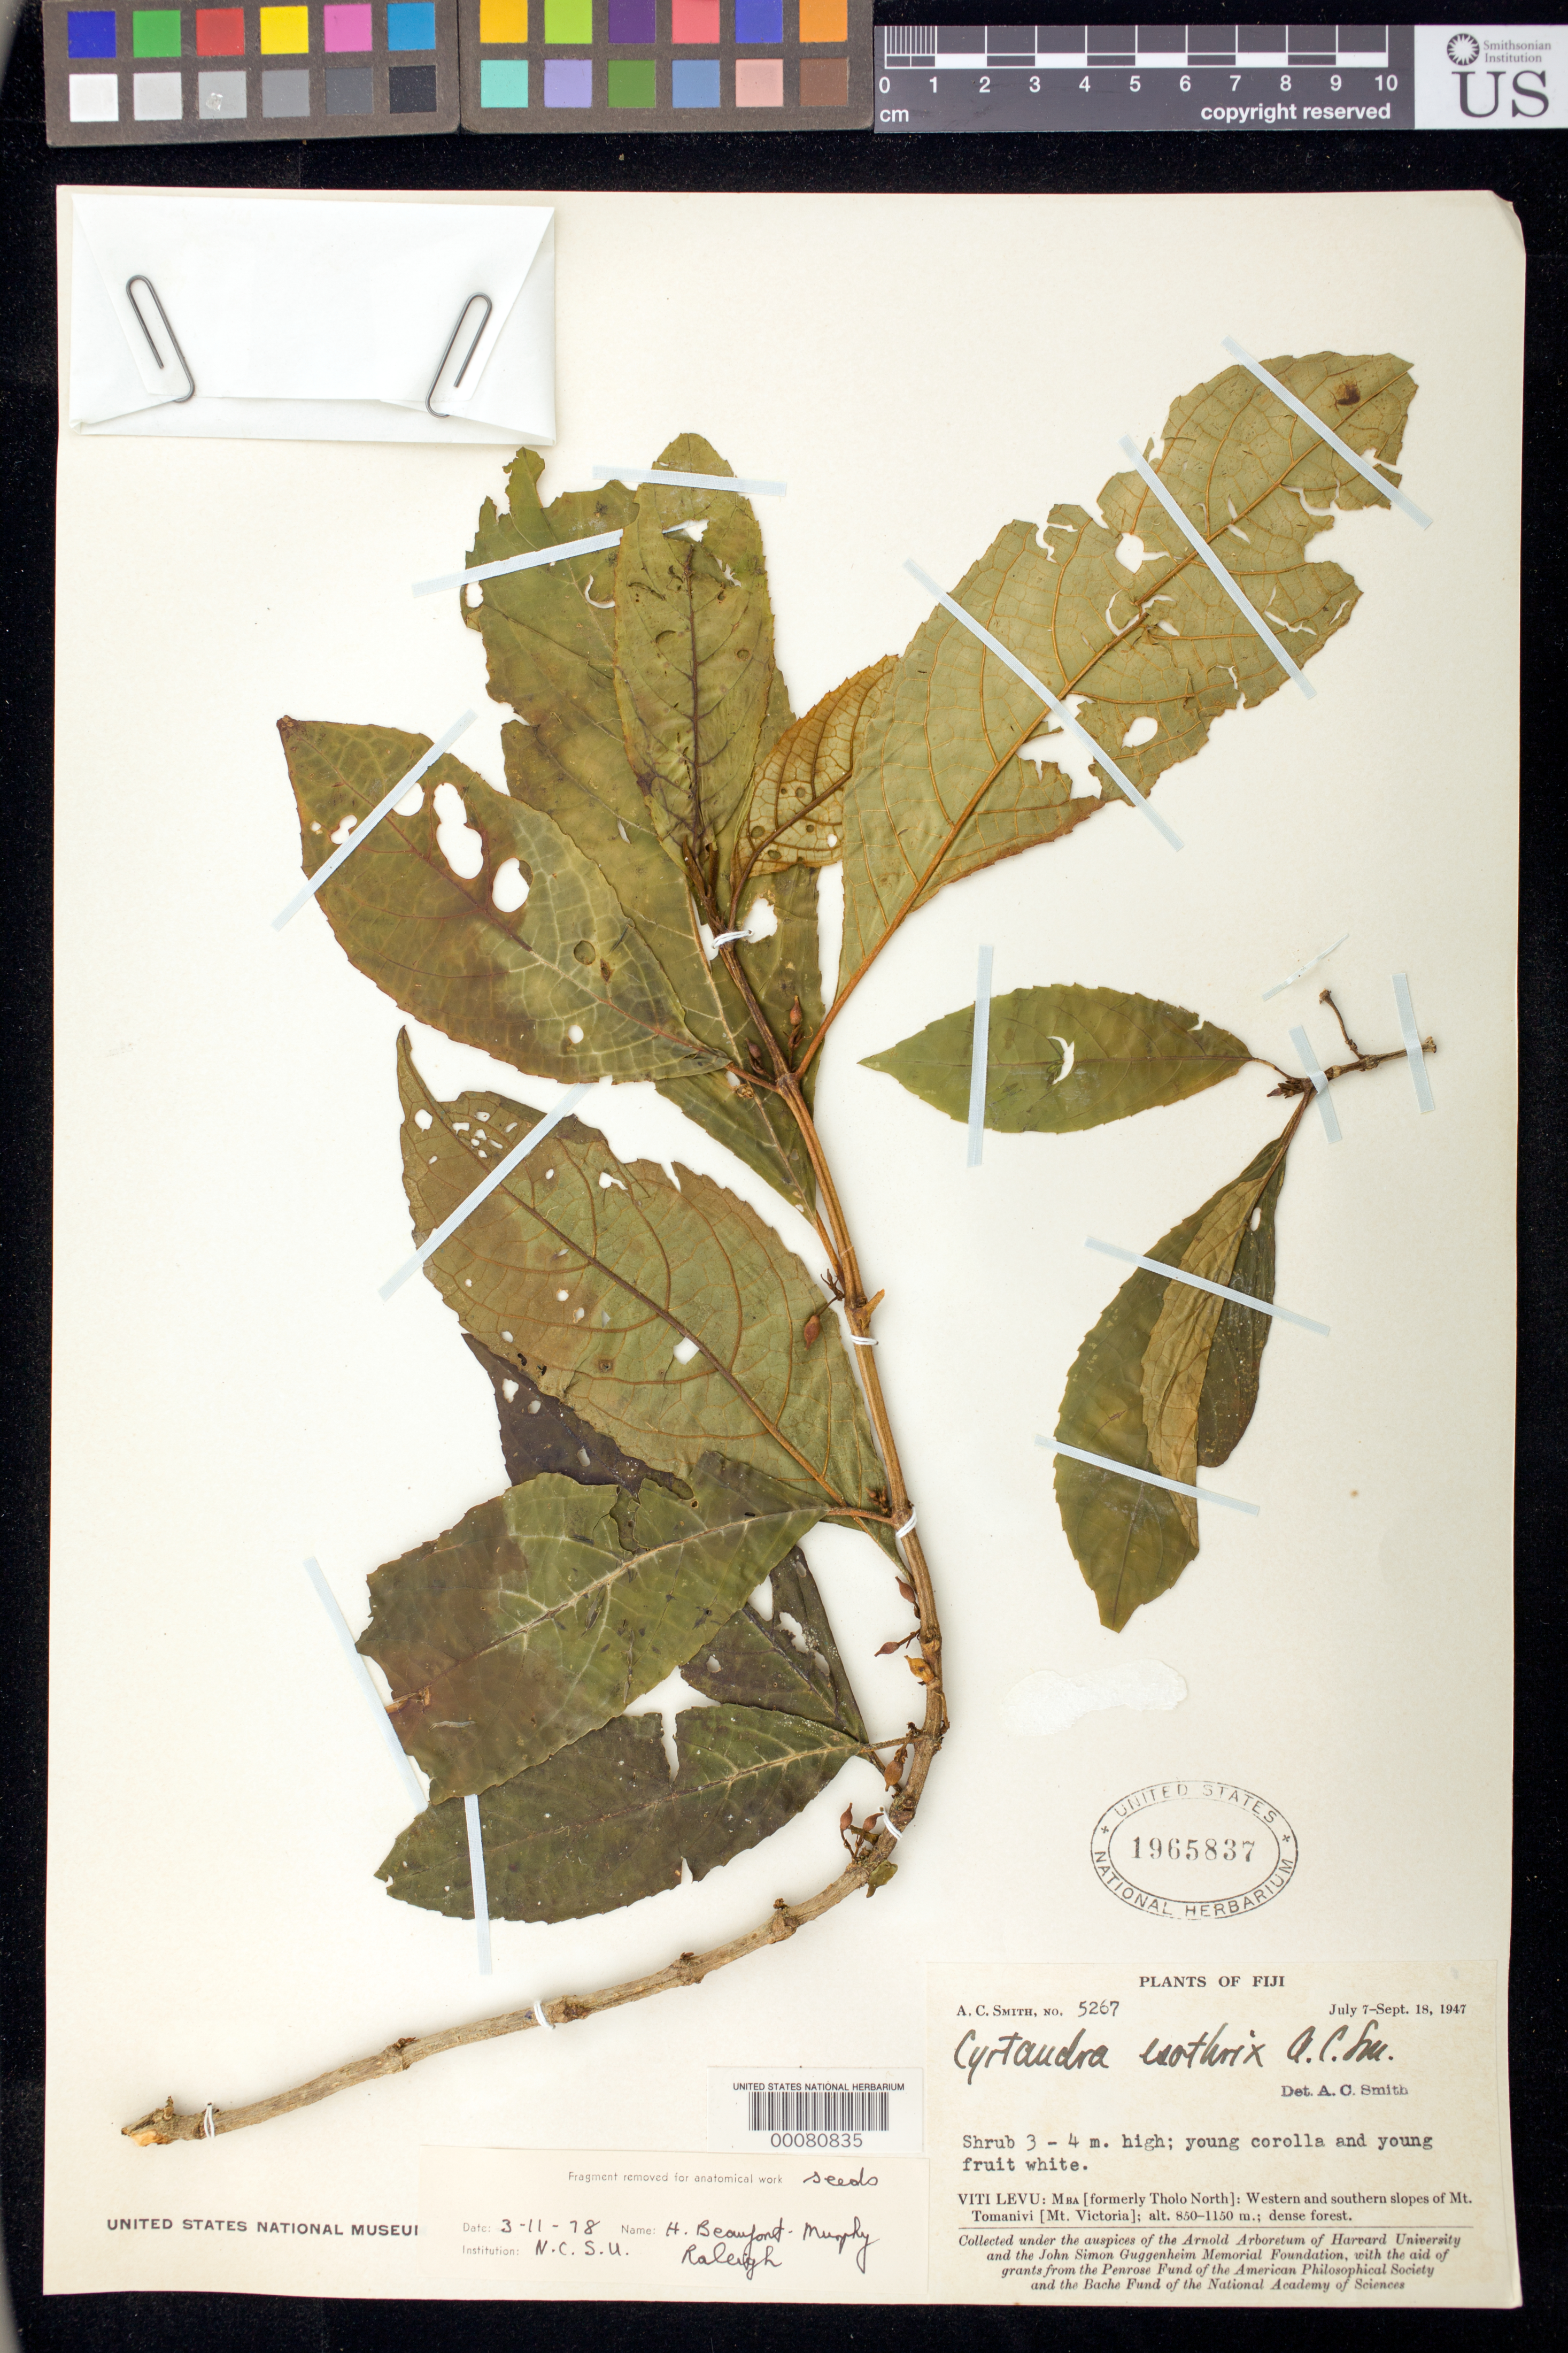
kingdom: Plantae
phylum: Tracheophyta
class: Magnoliopsida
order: Lamiales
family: Gesneriaceae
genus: Cyrtandra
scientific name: Cyrtandra esothrix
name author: A.C. Sm.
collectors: A. C. Smith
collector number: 5267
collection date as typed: Jul-Sep 1947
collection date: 1947-07/1947-09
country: Fiji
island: Viti Levu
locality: Mba Ýformerly tholo north¨, western and southern slopes of mt tomanivi Ýmt victoria¨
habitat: Dense forest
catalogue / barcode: US 1965837